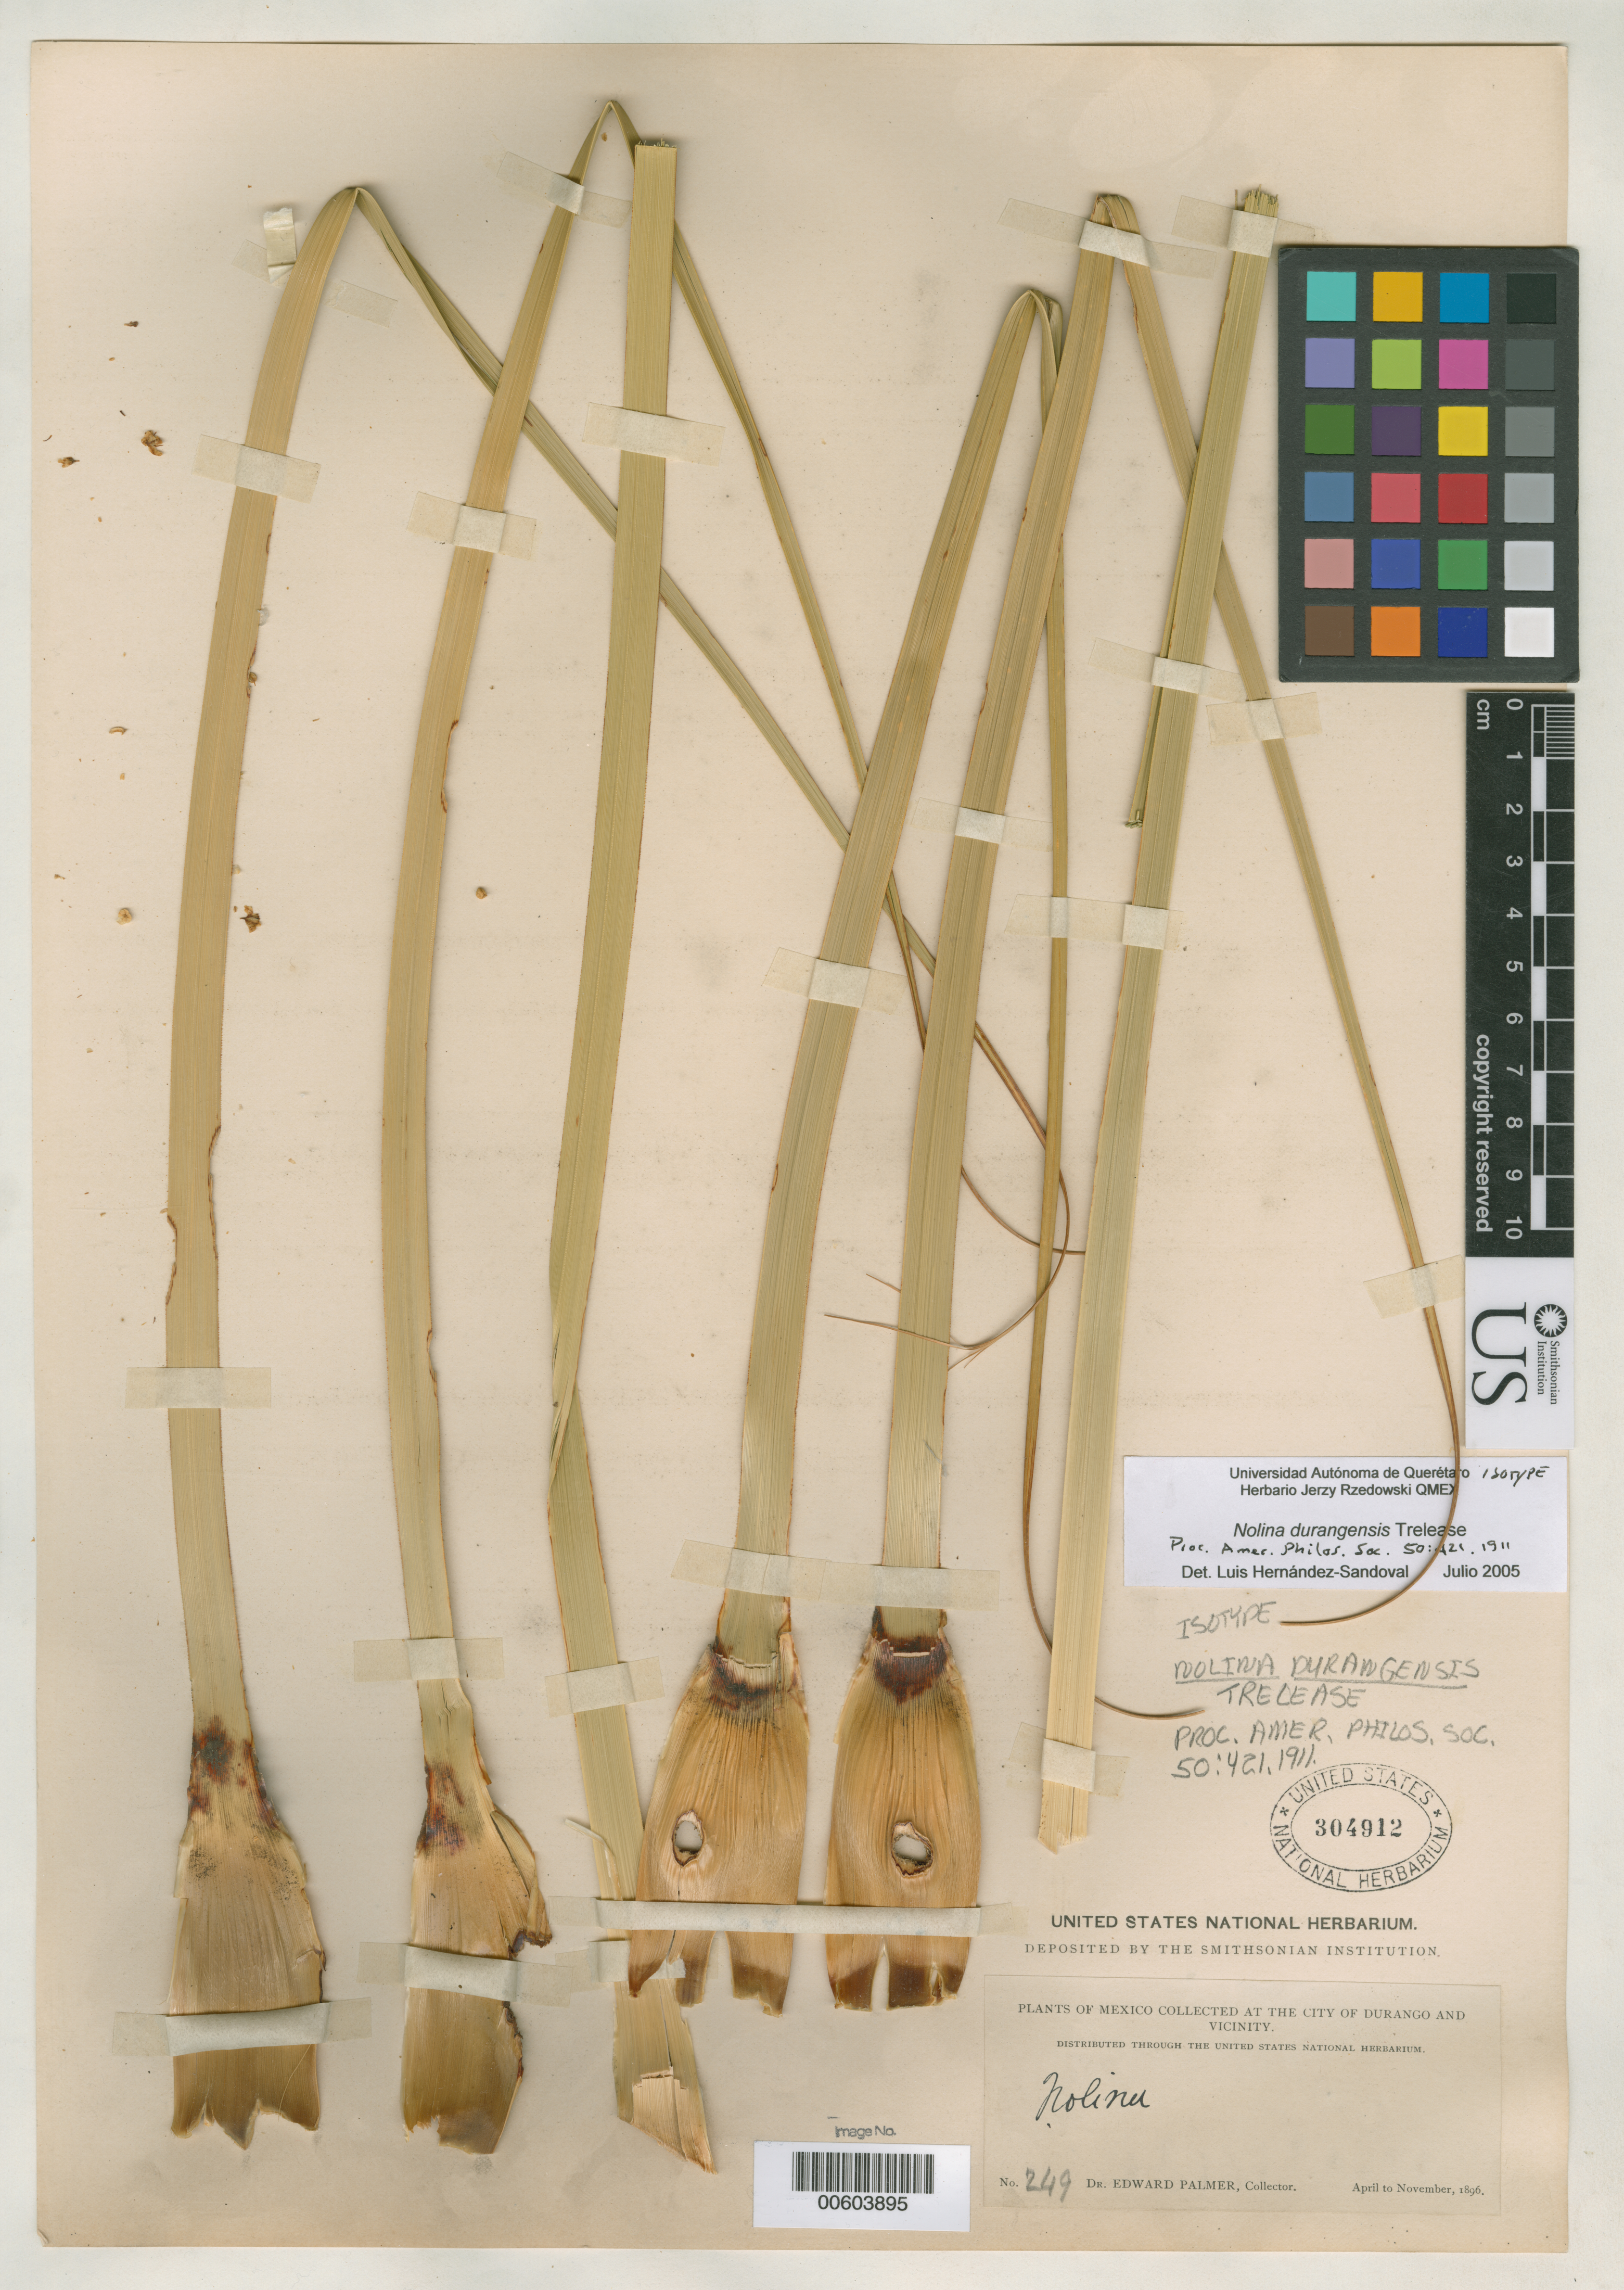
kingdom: Plantae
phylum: Tracheophyta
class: Liliopsida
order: Asparagales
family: Asparagaceae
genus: Nolina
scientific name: Nolina durangensis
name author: Trel.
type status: Isotype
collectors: E. Palmer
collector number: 249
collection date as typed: Apr 1896 to -- Nov 1896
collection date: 1896-04/1896-11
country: Mexico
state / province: Durango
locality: City of Durango & vicinity.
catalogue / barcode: US 304912